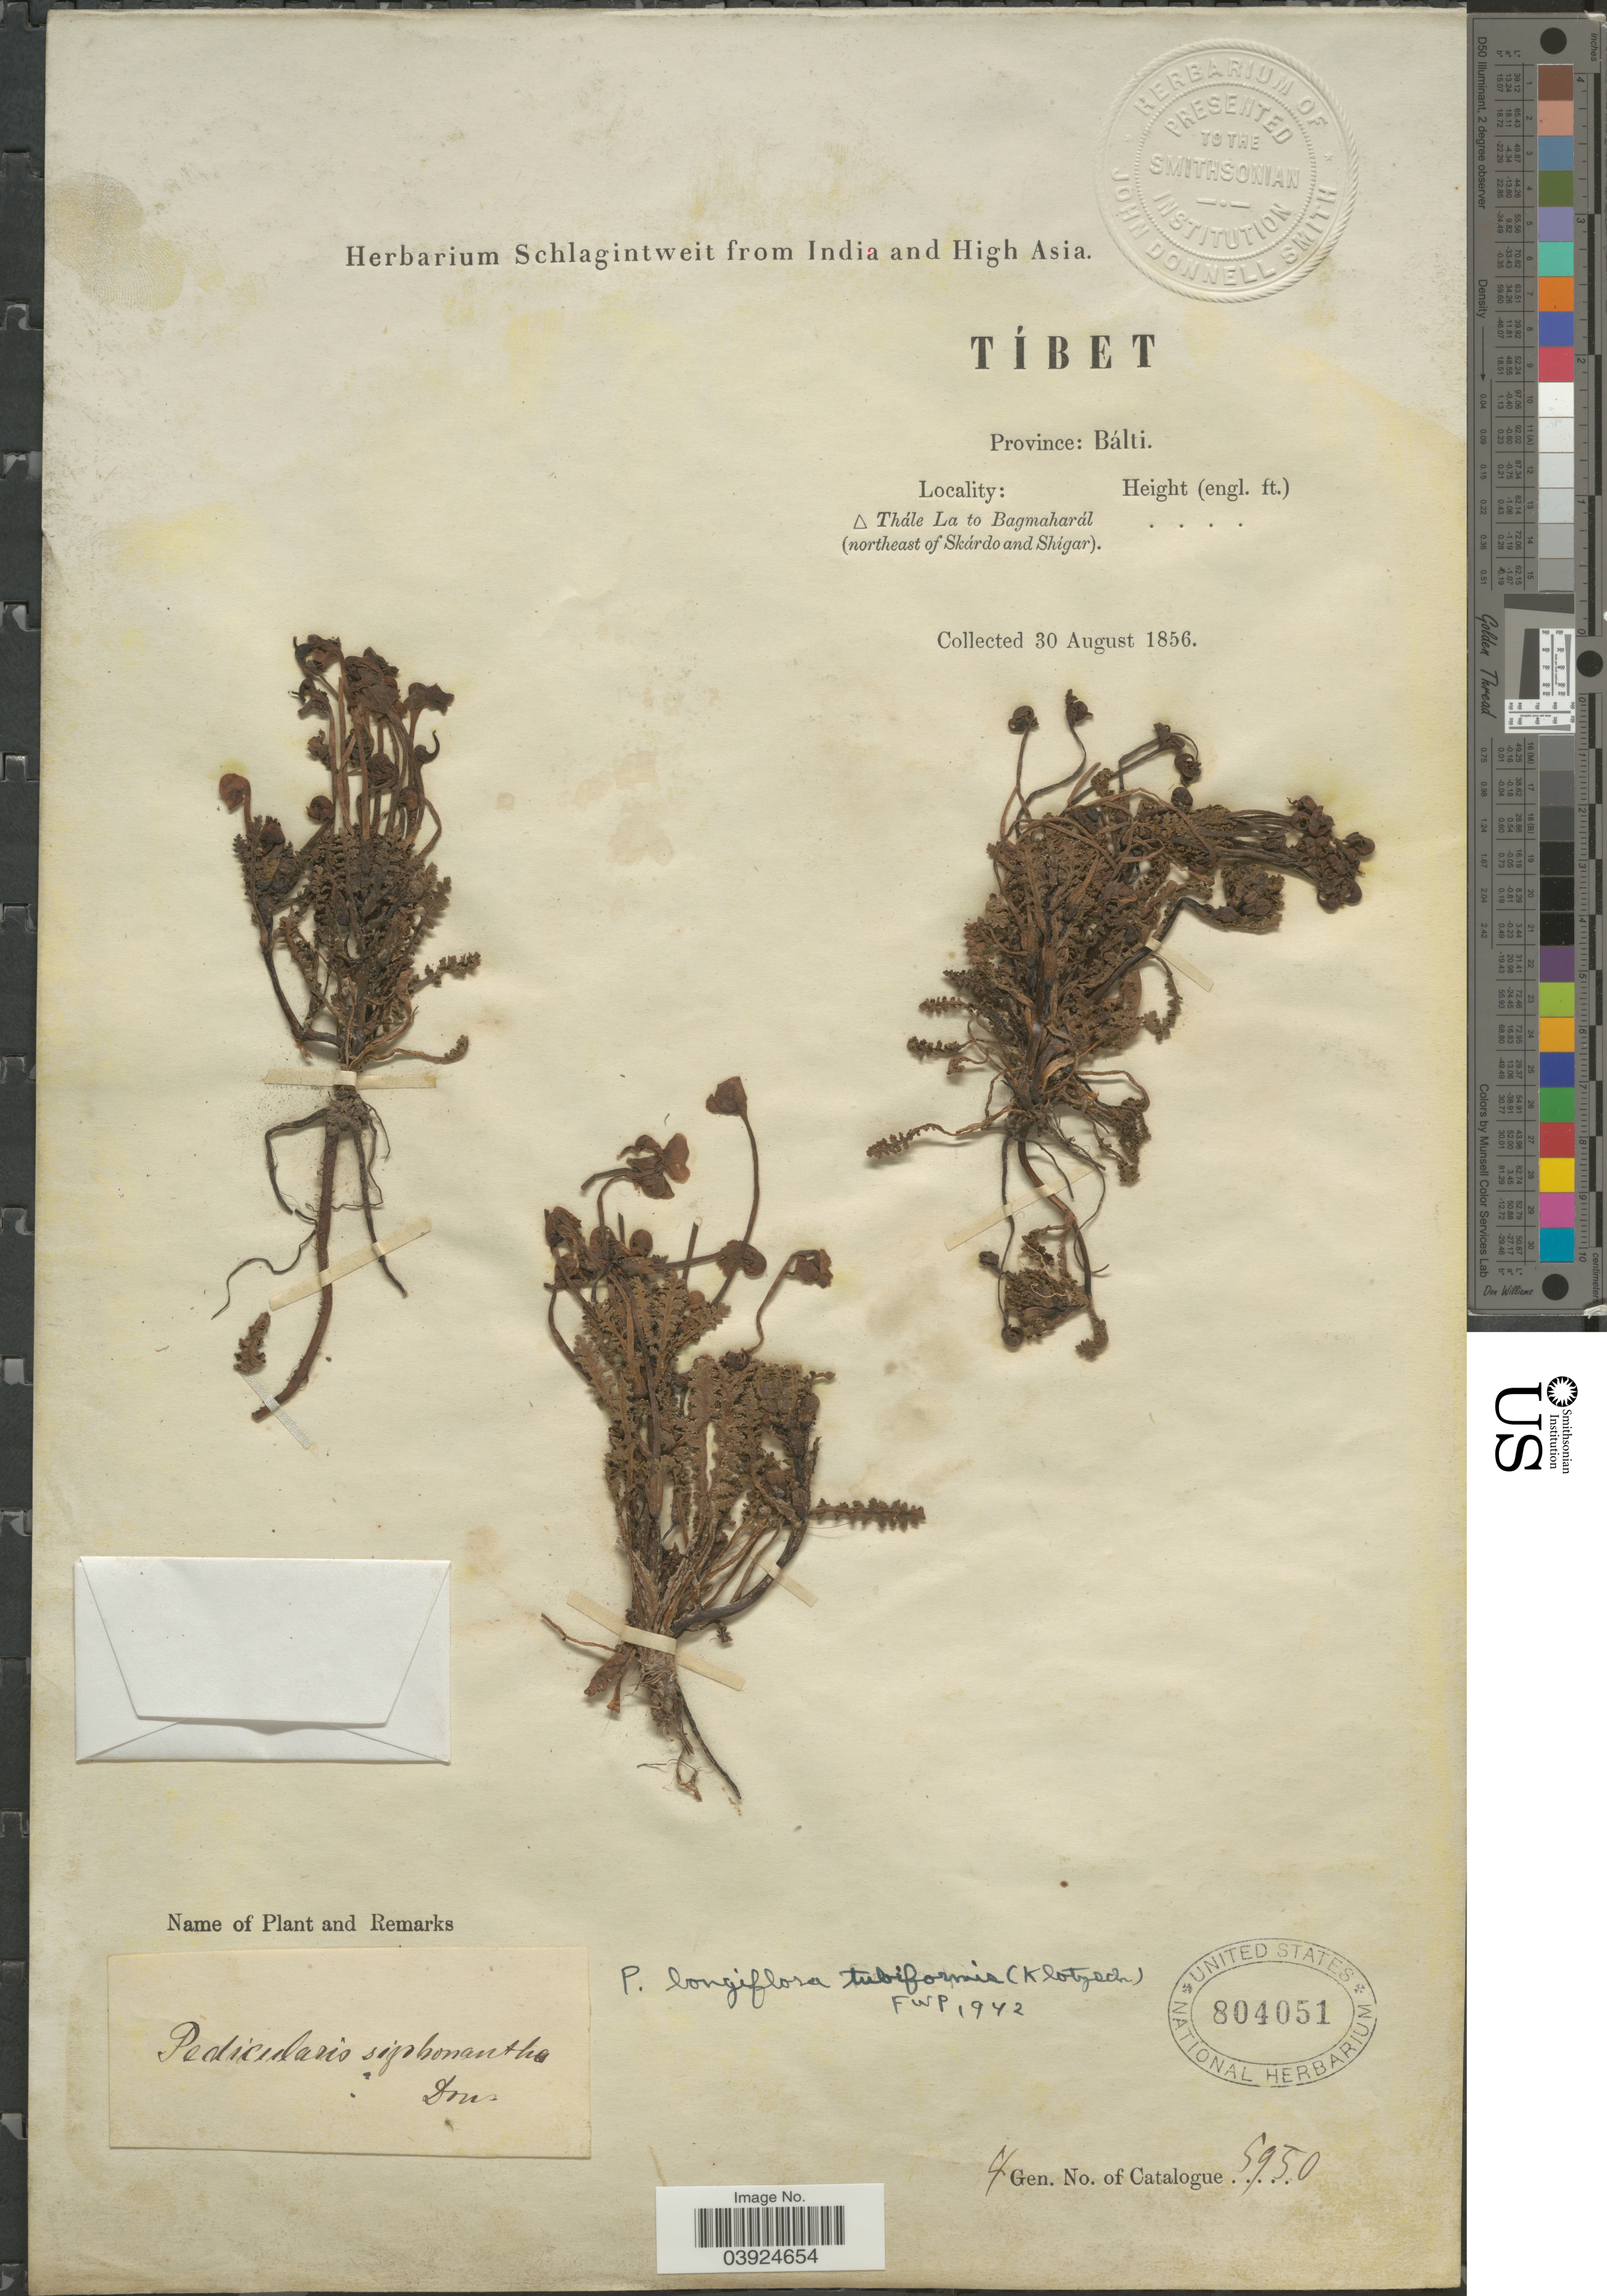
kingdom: Plantae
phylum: Tracheophyta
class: Magnoliopsida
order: Lamiales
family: Orobanchaceae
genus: Pedicularis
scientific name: Pedicularis longiflora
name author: Rudolph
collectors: ex herb. Schlagintweit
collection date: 1856-08-30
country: China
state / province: Xizang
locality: Tíbet. Province: Bálti. Thále La to Bagmaharál (northeast of Skárdo and Shígar).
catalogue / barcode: US 804051